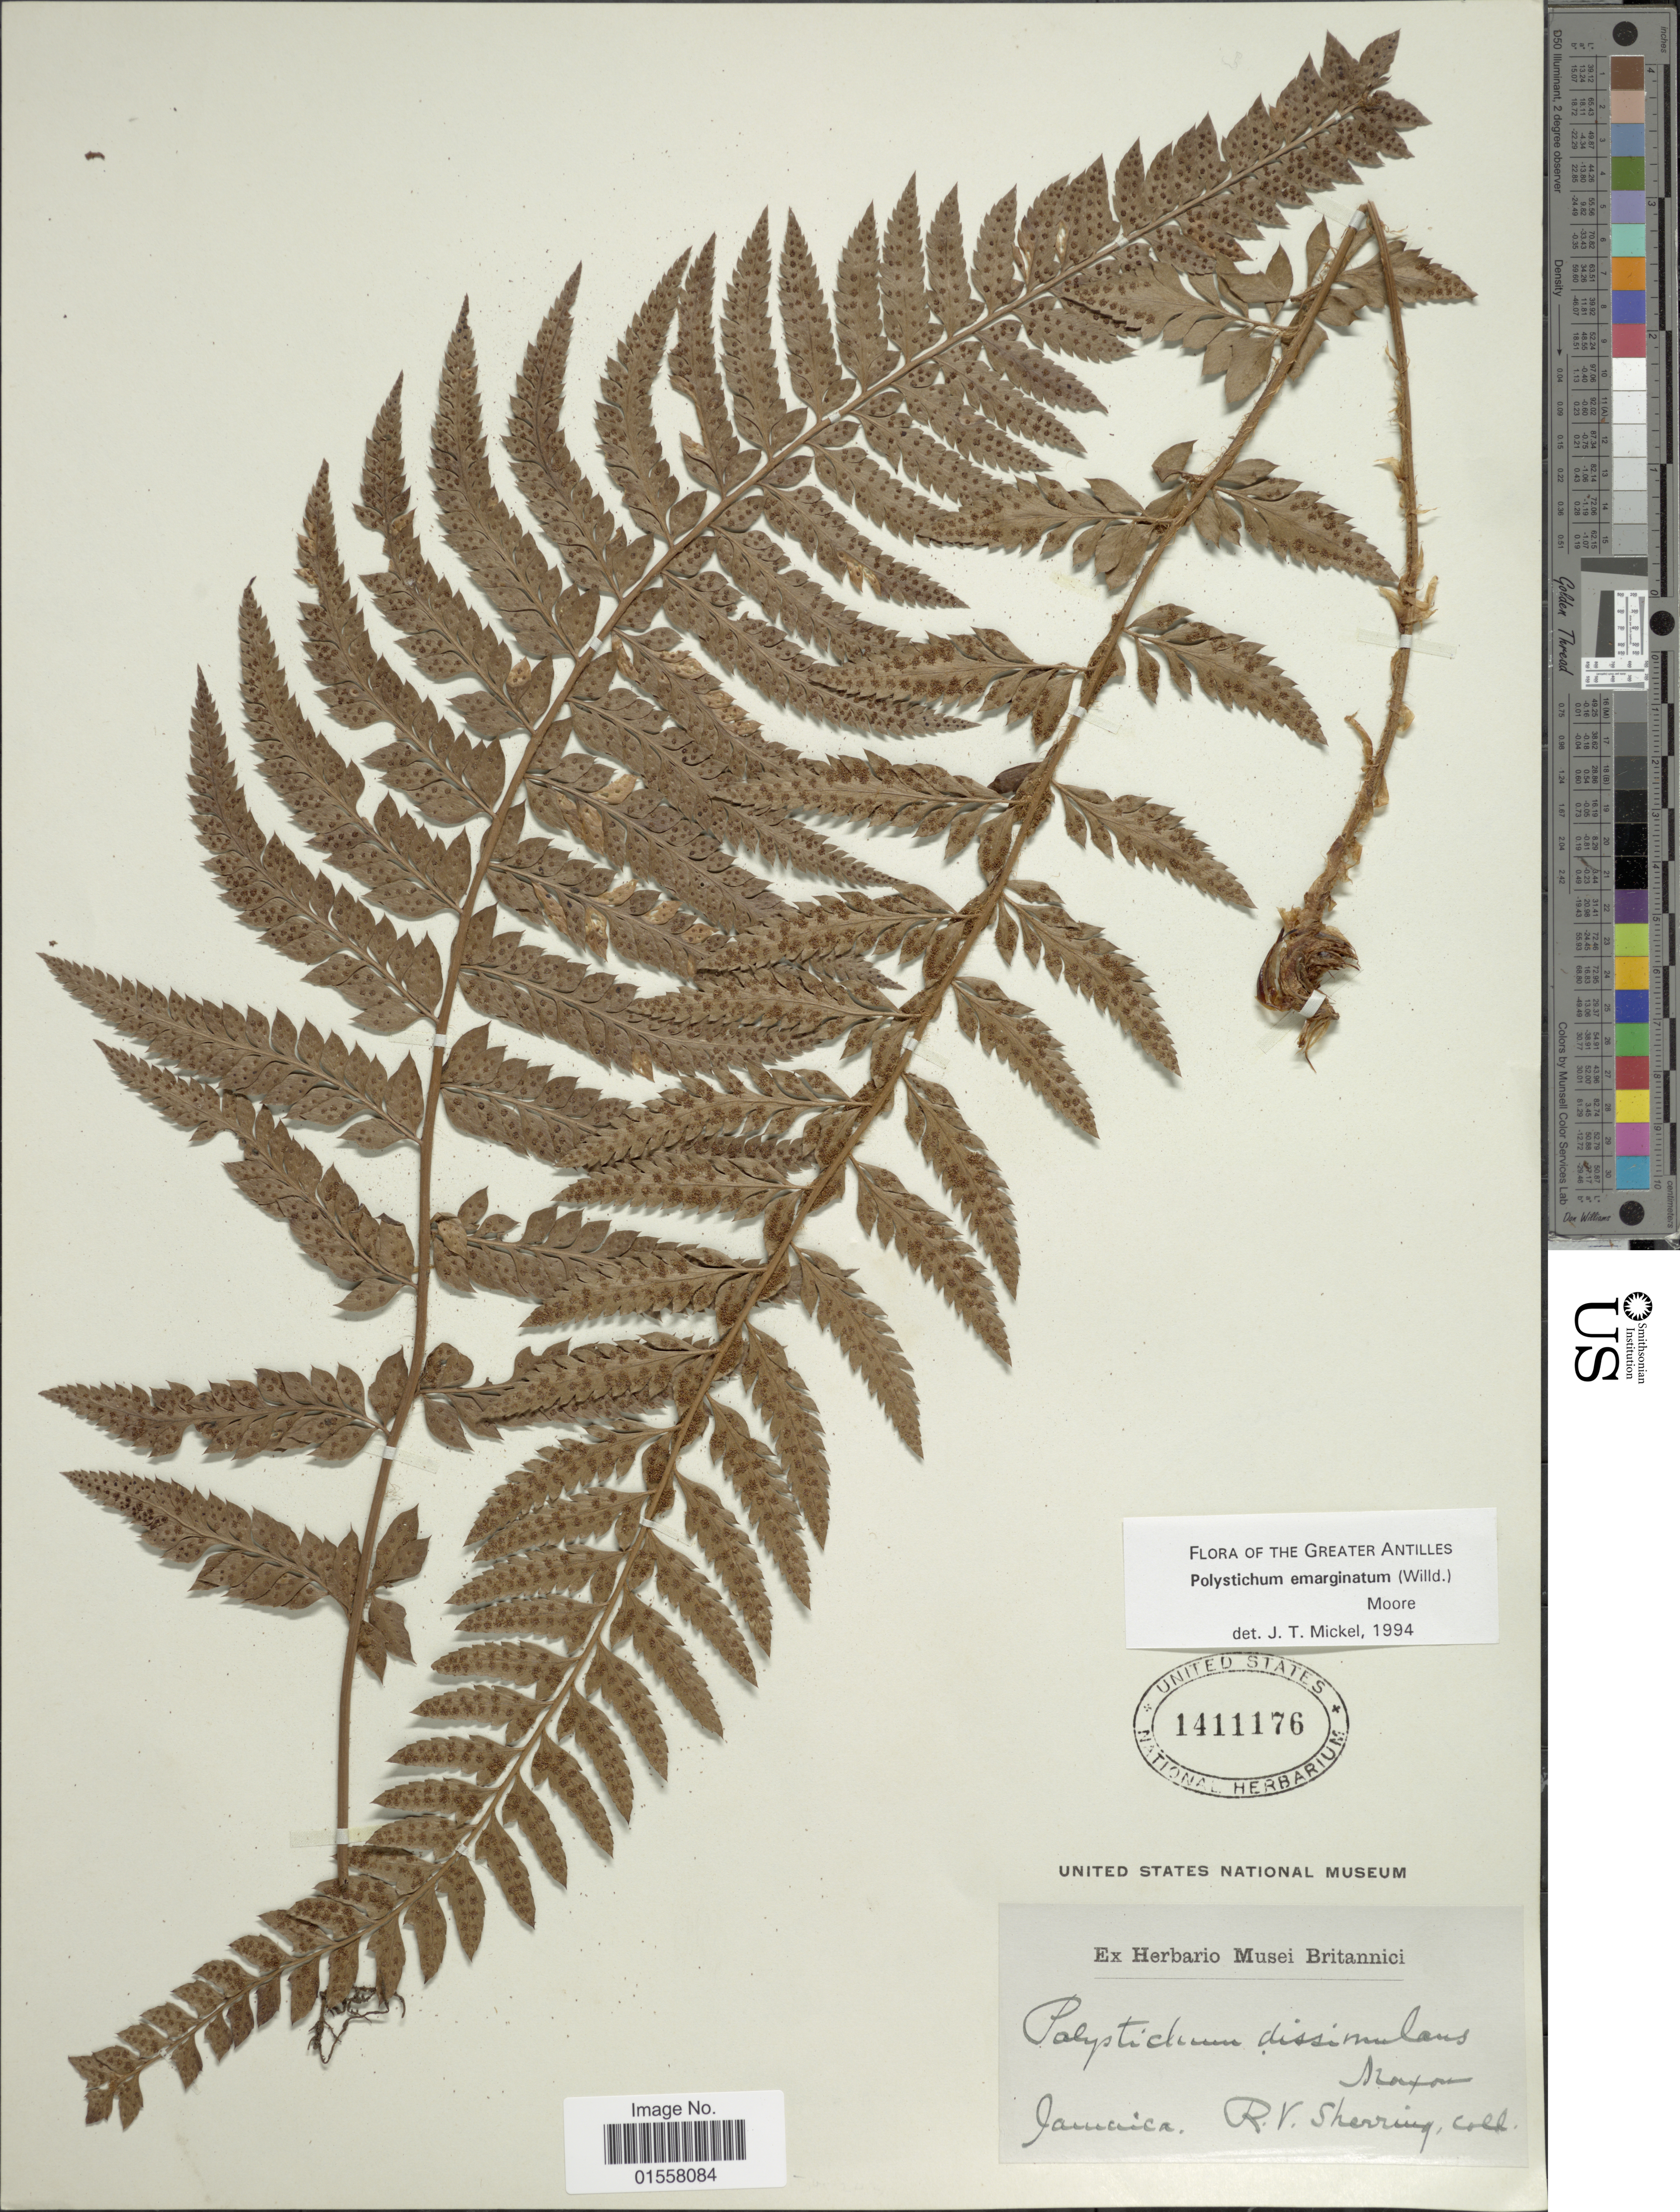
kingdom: Plantae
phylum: Tracheophyta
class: Polypodiopsida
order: Polypodiales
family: Dryopteridaceae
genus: Polystichum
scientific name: Polystichum emarginatum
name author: (Willd.) Moore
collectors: R. Sherring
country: Jamaica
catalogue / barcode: US 1411176